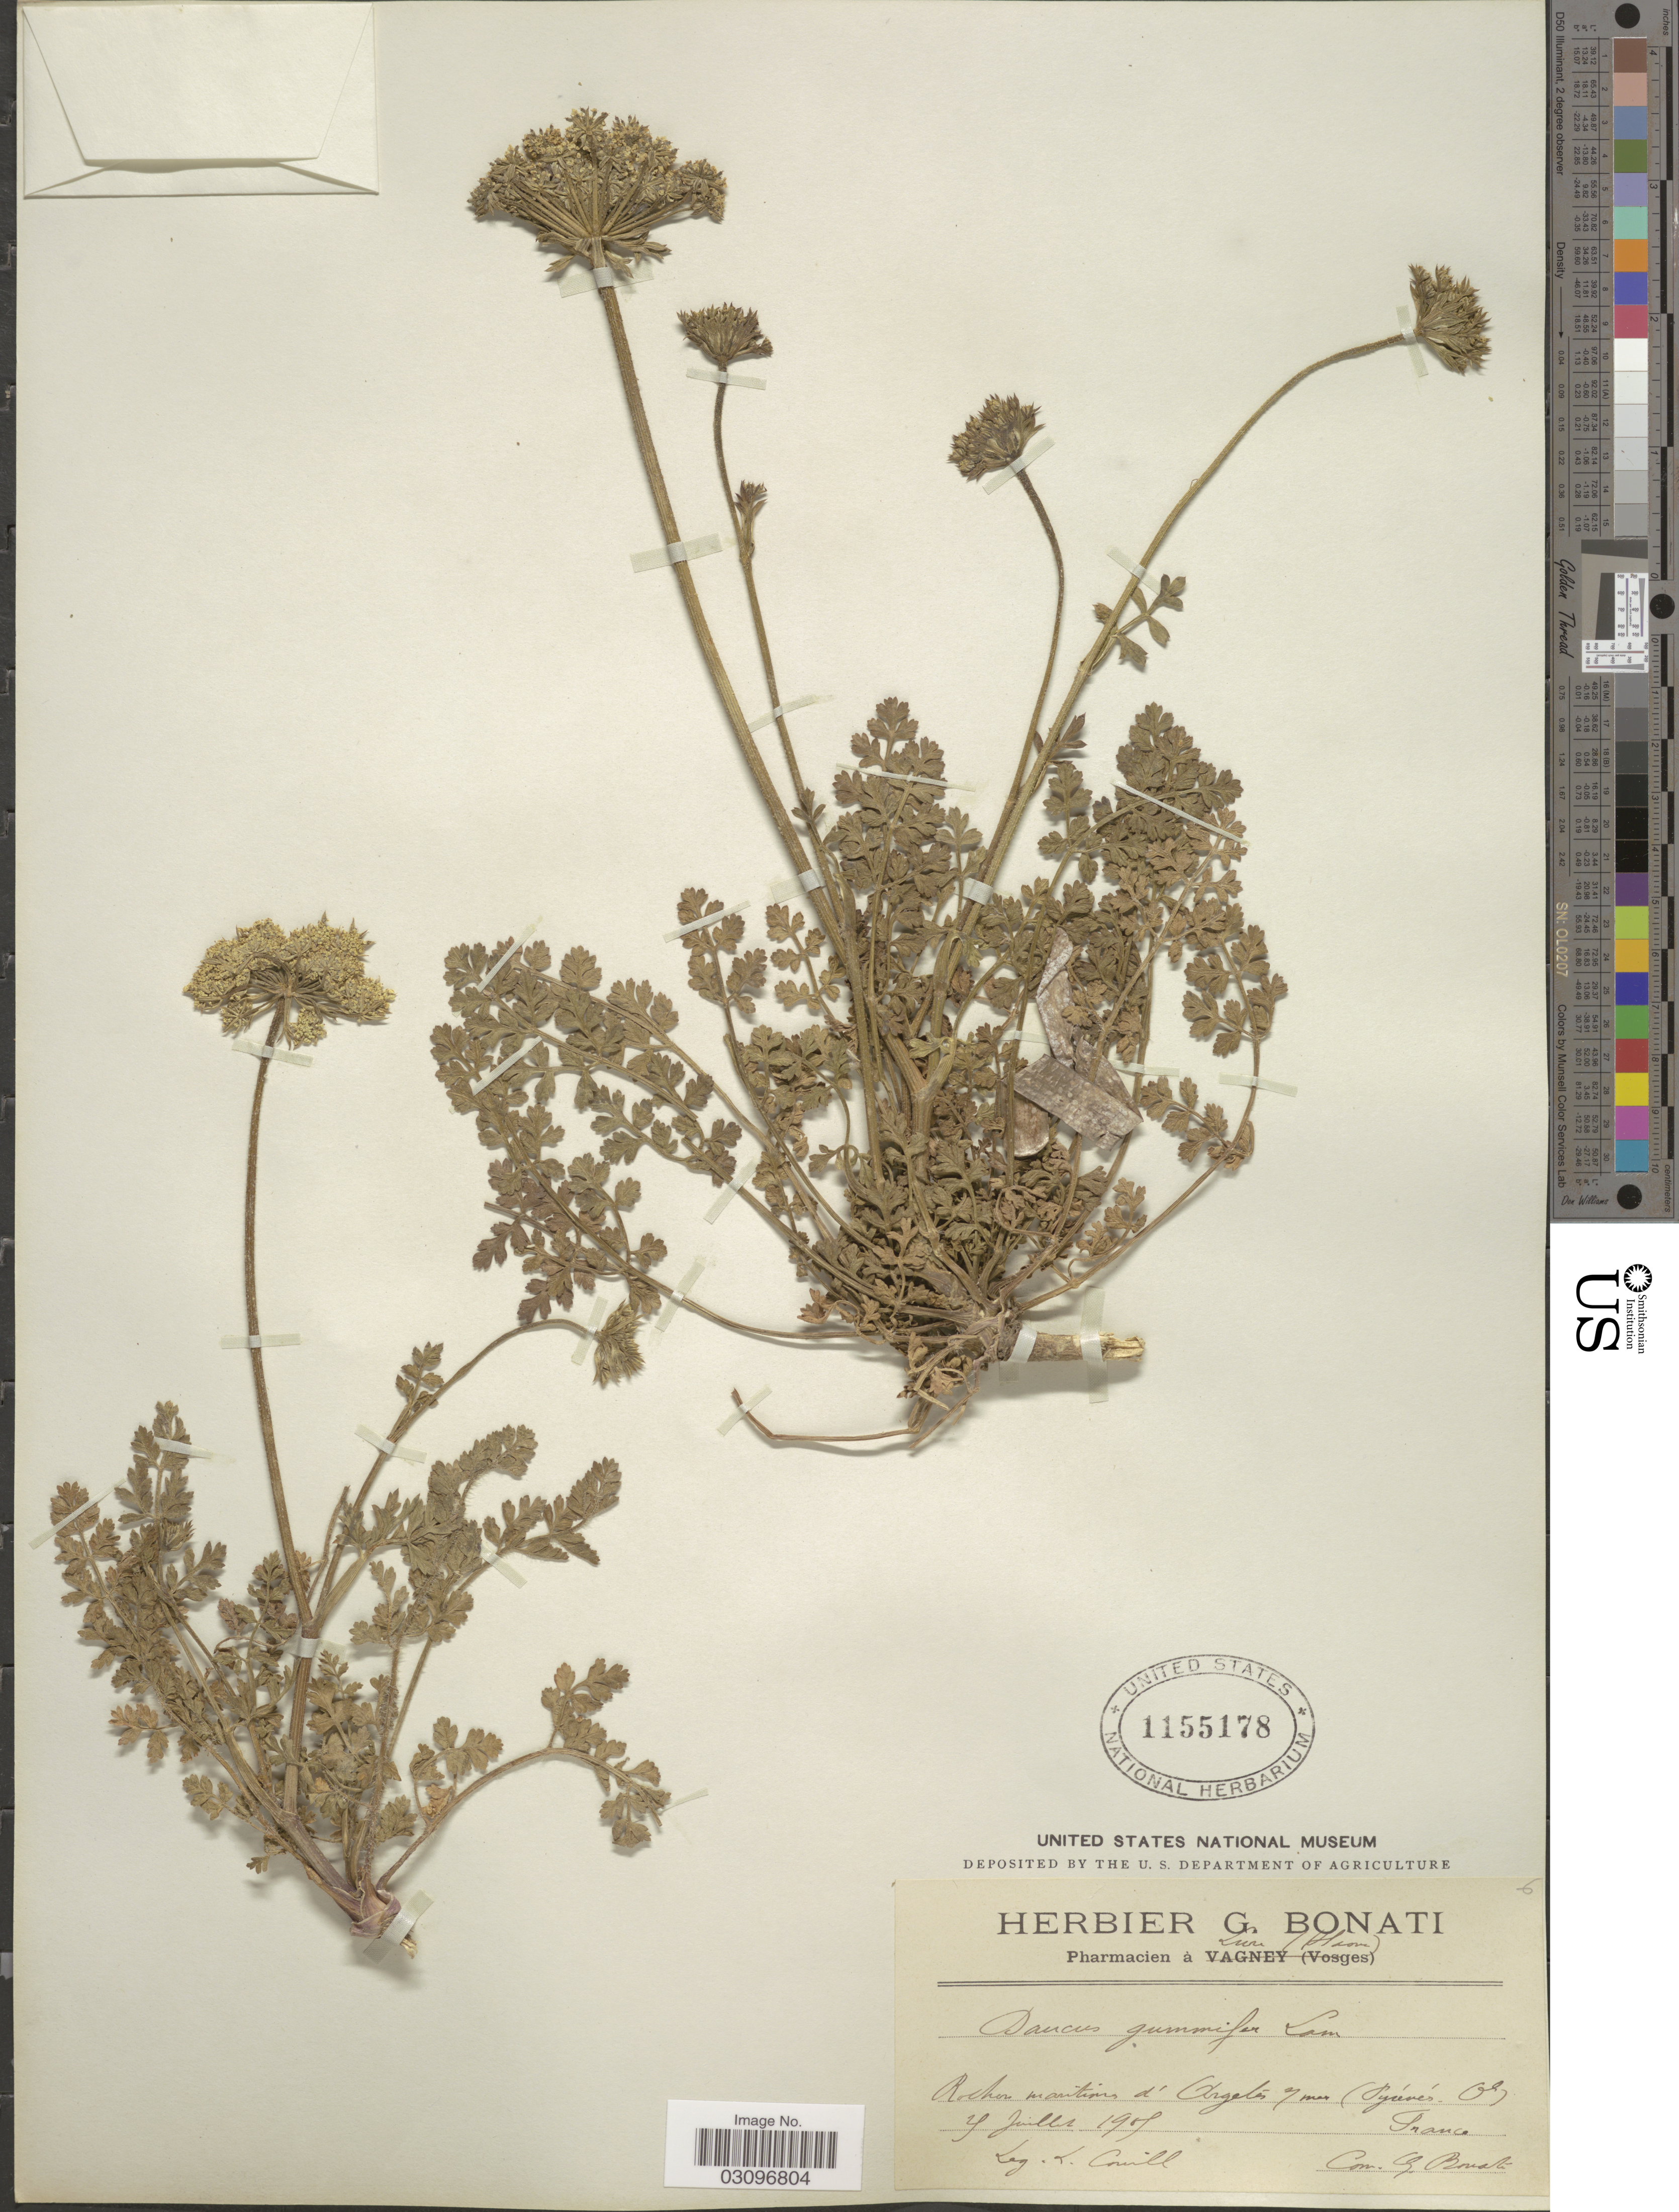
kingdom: Plantae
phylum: Tracheophyta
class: Magnoliopsida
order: Apiales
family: Apiaceae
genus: Daucus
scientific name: Daucus gummifer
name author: All.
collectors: Conill, L.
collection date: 1905-07-29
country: France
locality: Rocher maritimes d'Argetes [illegible text] mar (Pyréneés, O).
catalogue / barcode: US 1155178